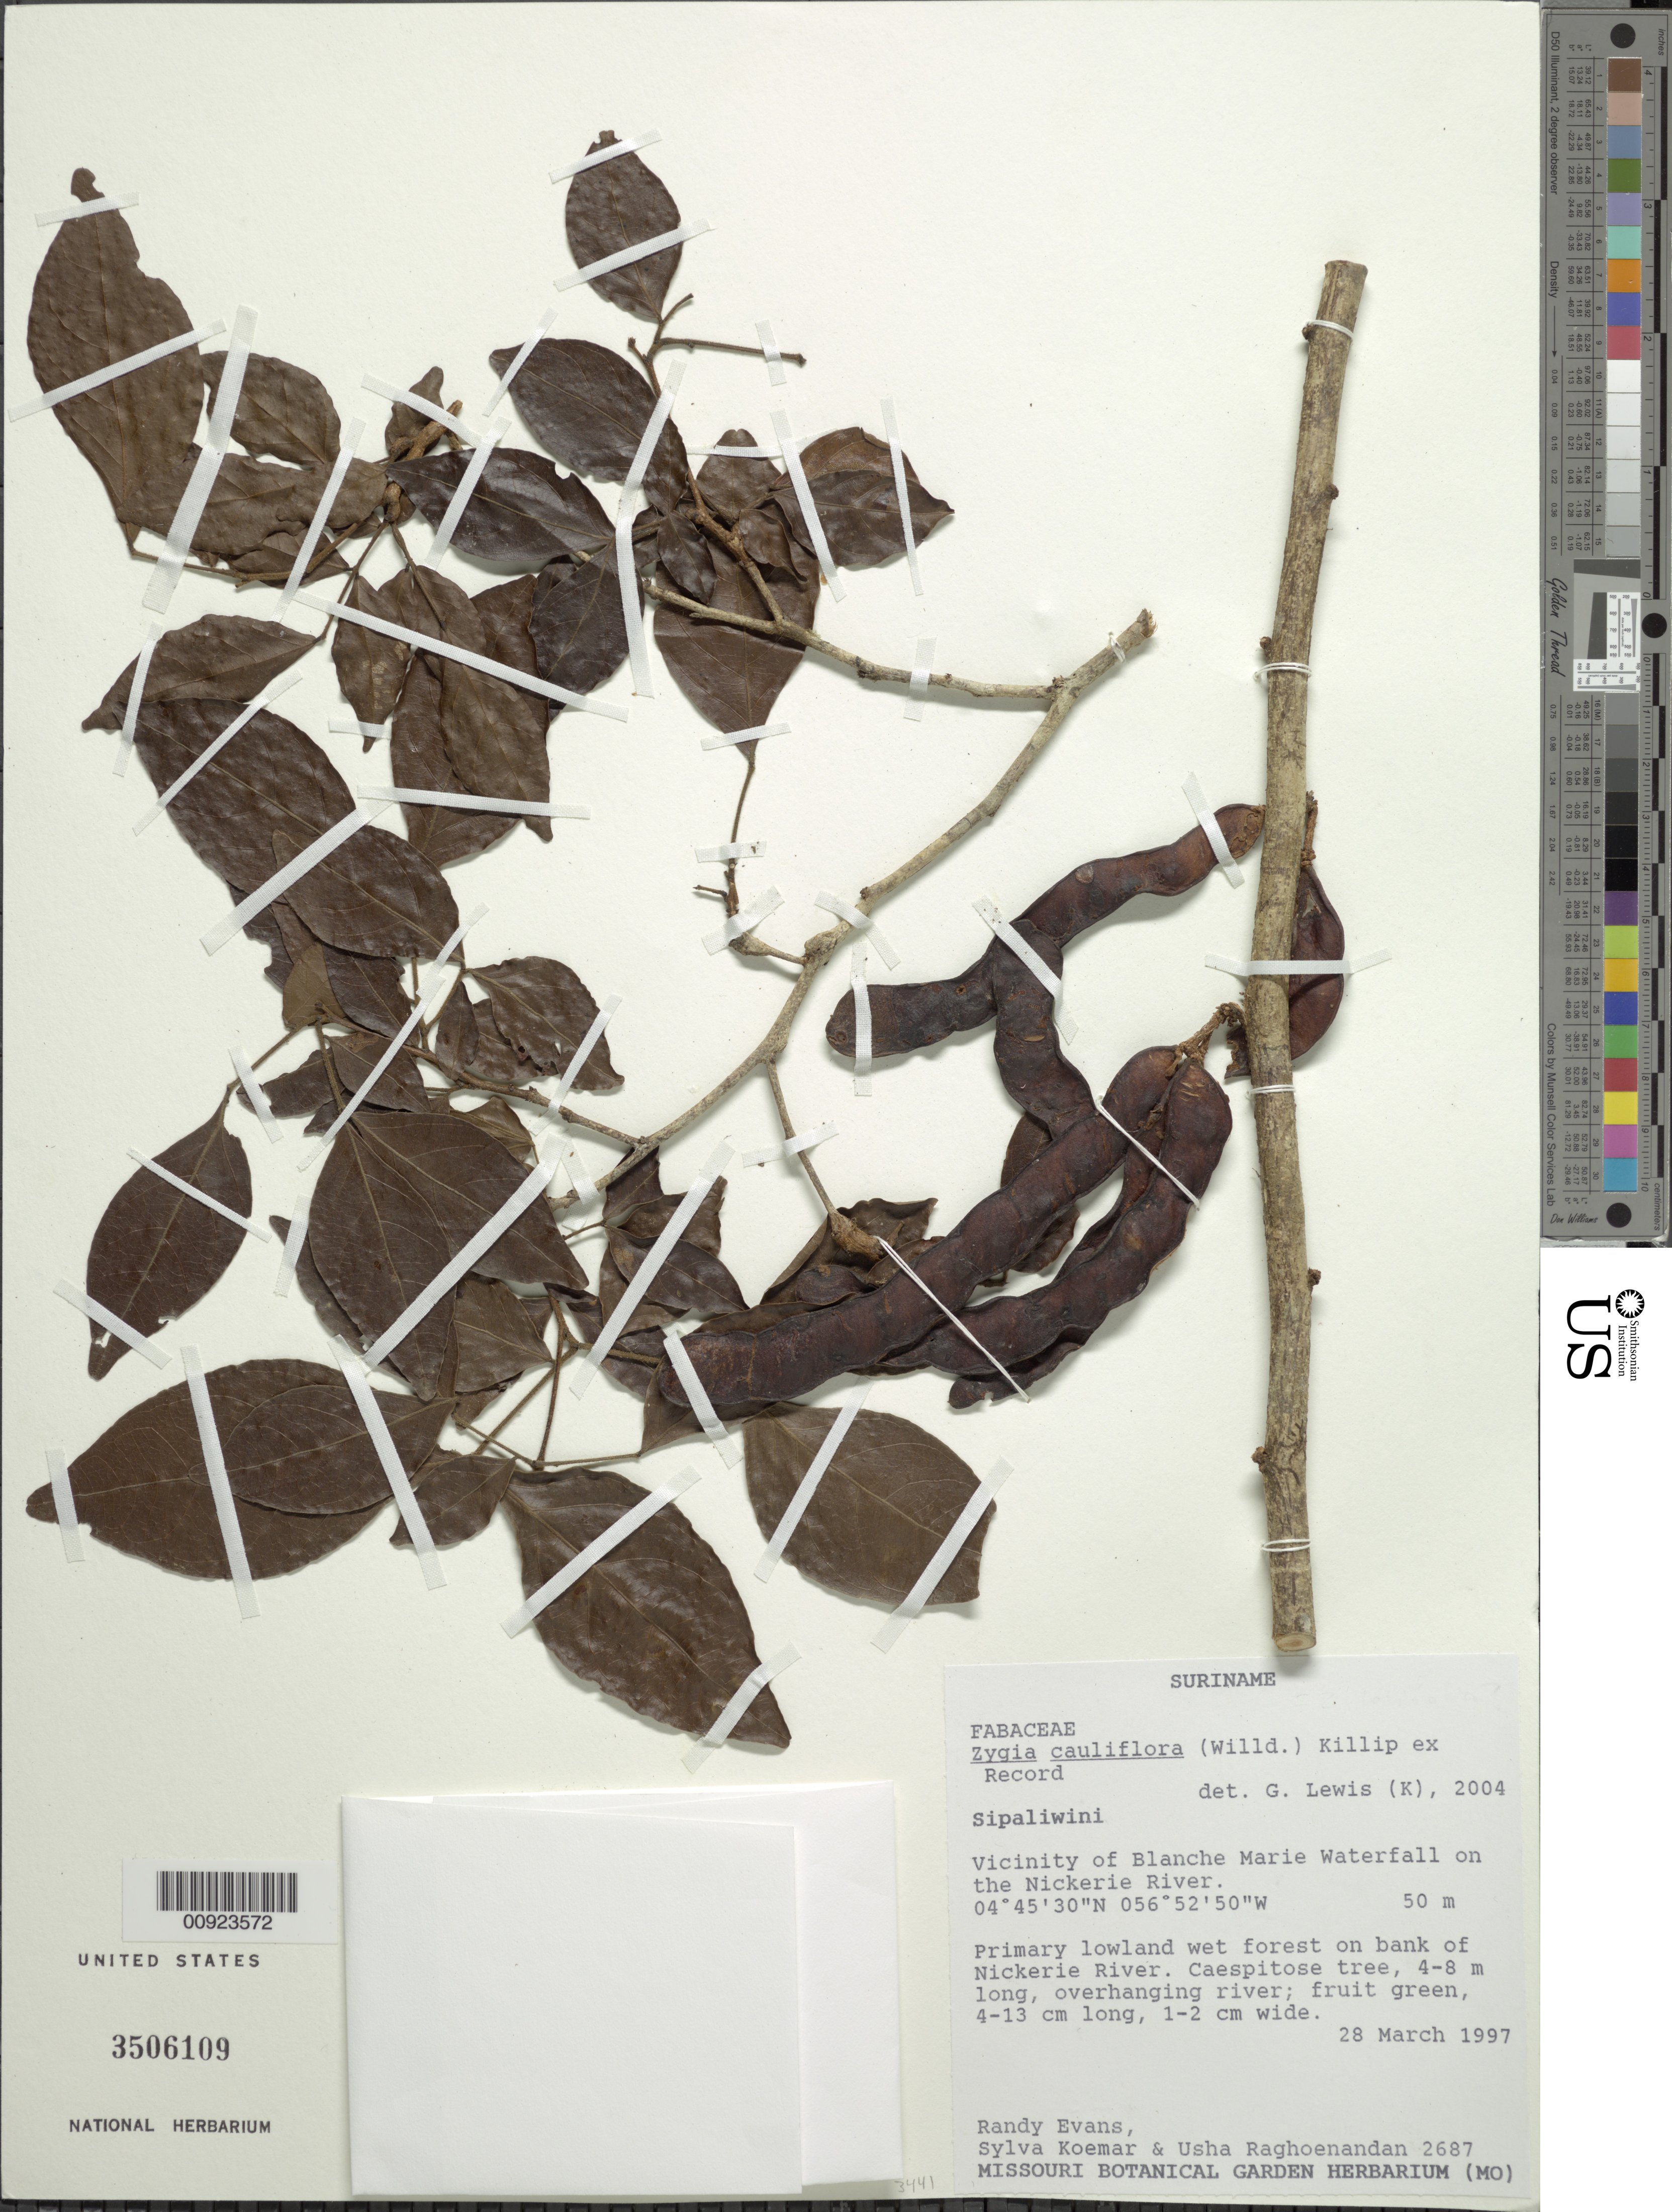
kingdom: Plantae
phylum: Tracheophyta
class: Magnoliopsida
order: Fabales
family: Fabaceae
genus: Zygia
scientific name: Zygia cauliflora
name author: (Willd.) Killip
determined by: Lewis, Gwilym P.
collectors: R. Evans, S. Koemar & U. Raghoenandan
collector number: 2687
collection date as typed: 28-Mar-97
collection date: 1997-03-28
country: Suriname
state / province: Sipaliwini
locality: Blanche Marie Waterfall, vic., on Nickerie R.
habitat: Primary lowland wet forest on bank of Nickerie River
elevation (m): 50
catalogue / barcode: US 3506109